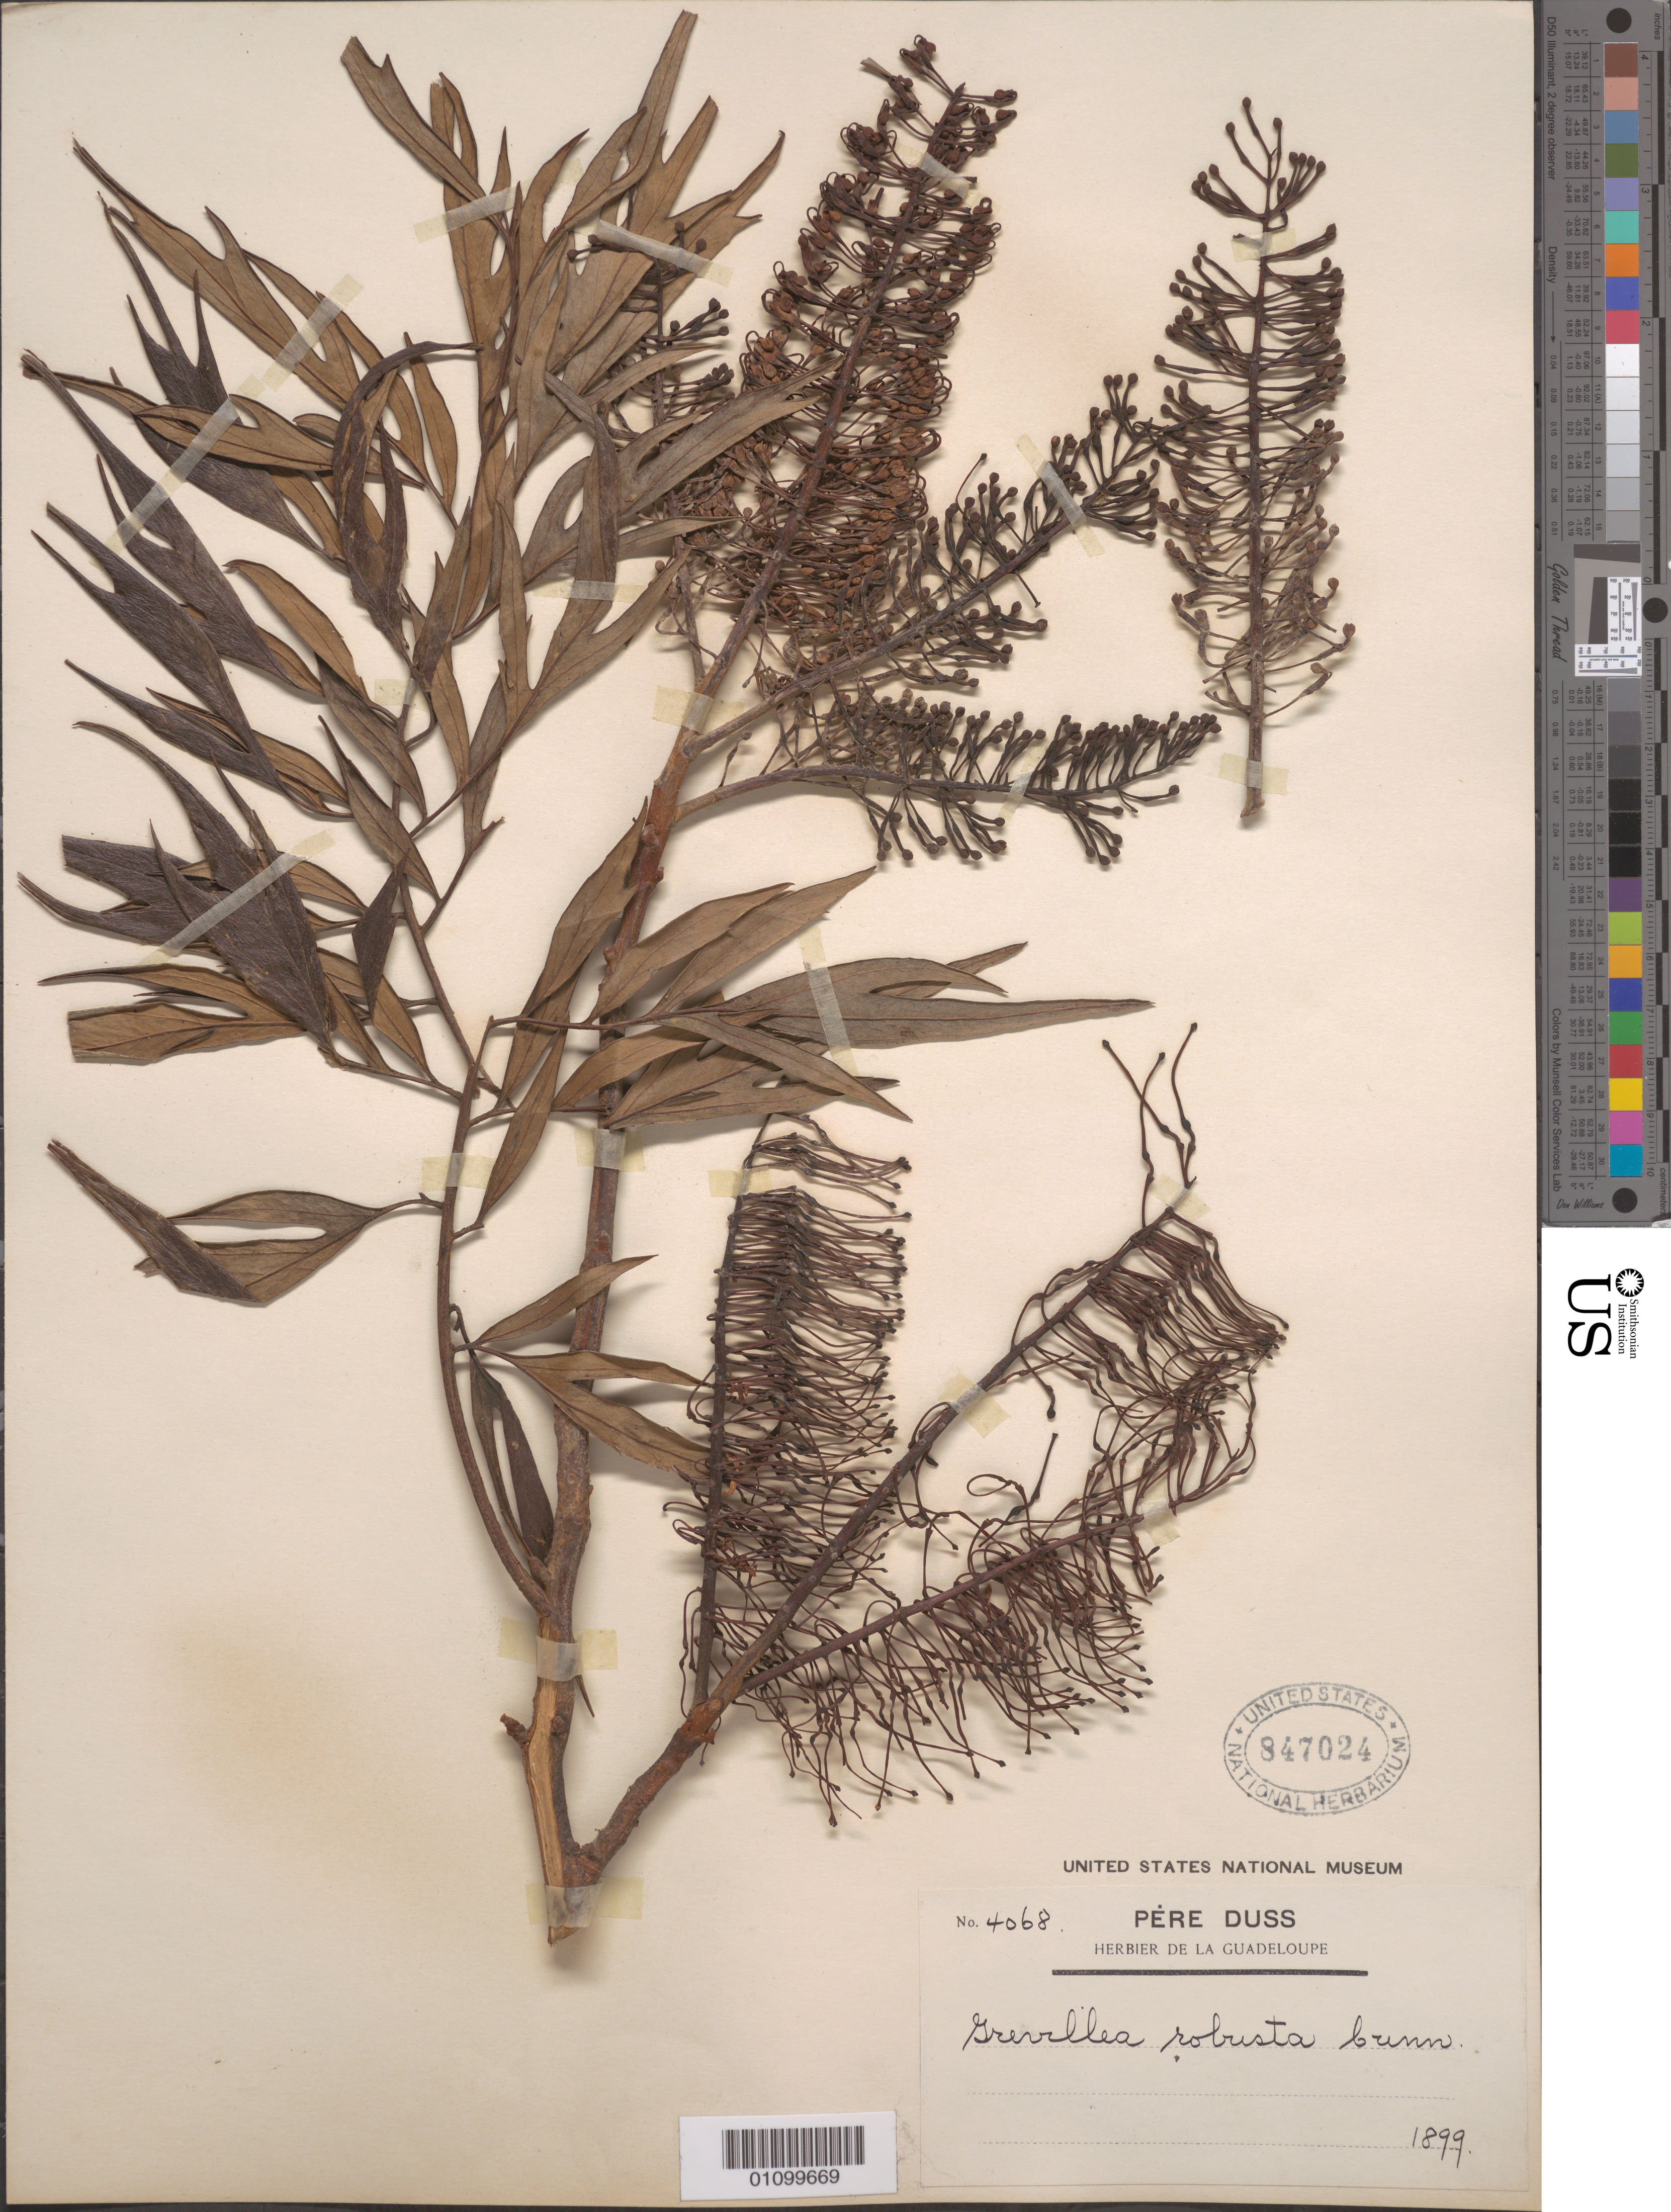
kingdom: Plantae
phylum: Tracheophyta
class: Magnoliopsida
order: Proteales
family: Proteaceae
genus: Grevillea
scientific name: Grevillea robusta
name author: A. Cunn.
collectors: Père Duss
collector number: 4068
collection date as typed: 01 Jan 1899 to 31 Dec 1899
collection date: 1899-01-01/1899-12-31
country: Guadeloupe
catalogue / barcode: US 847024